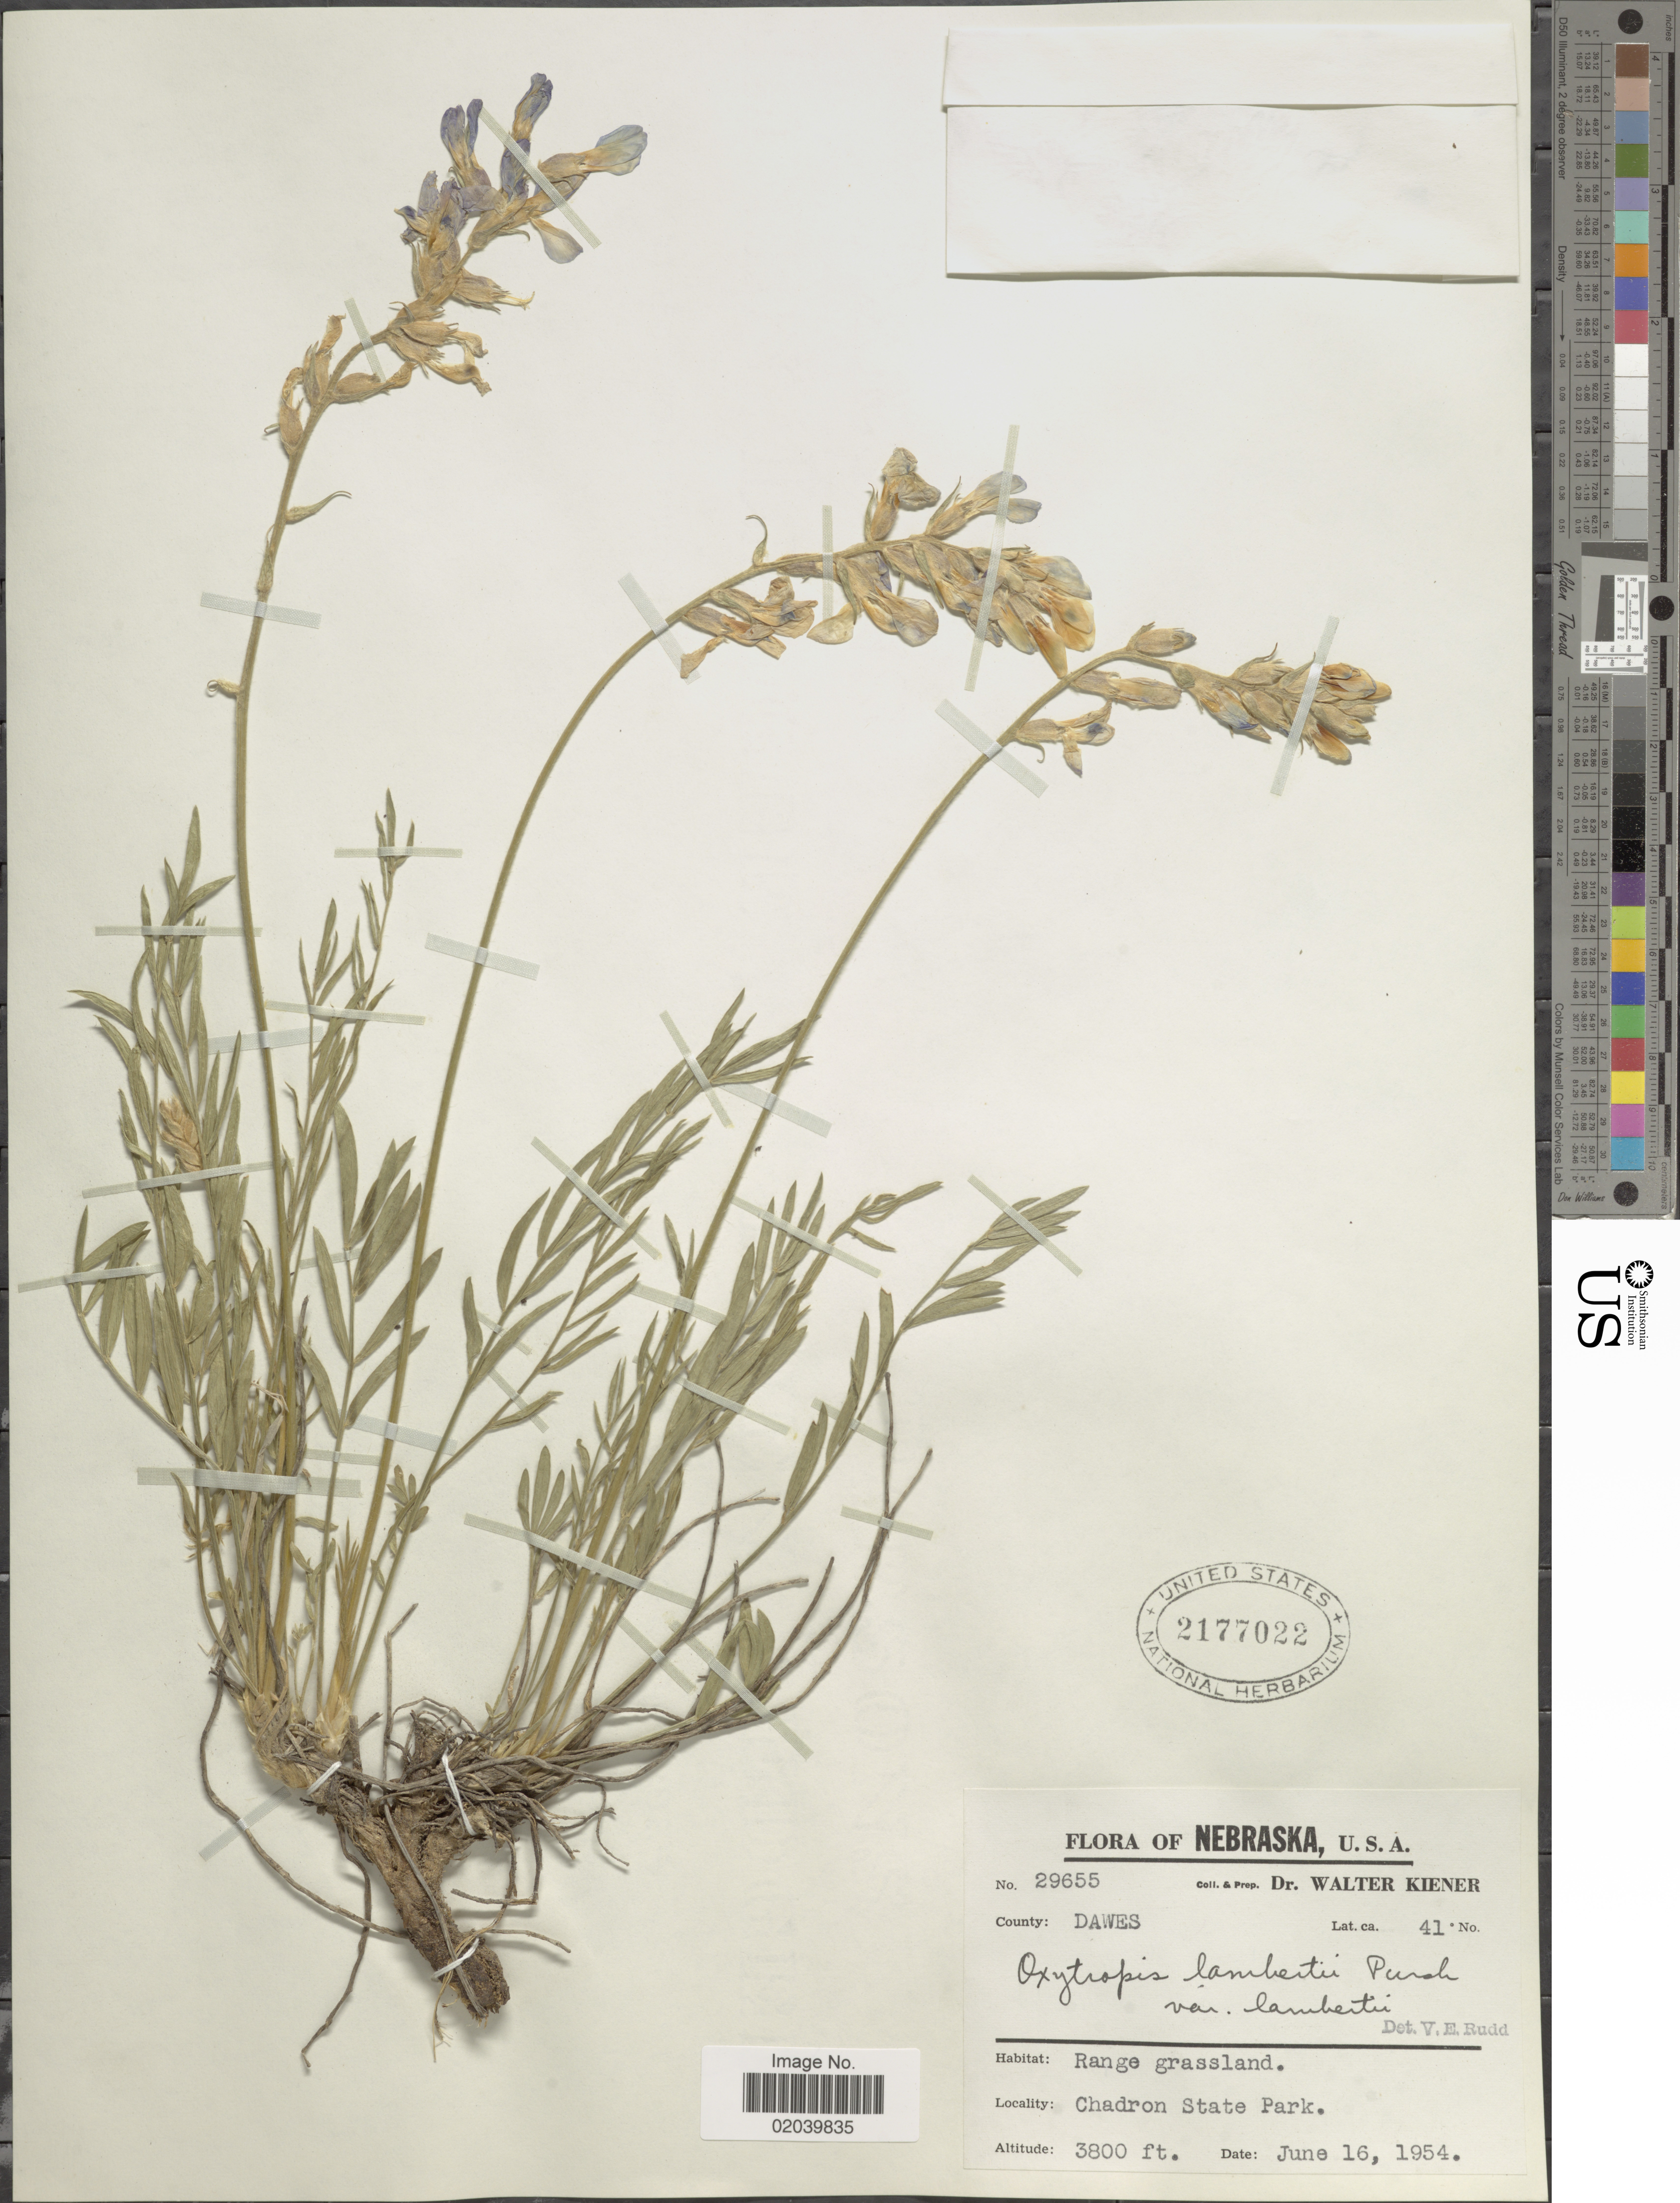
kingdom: Plantae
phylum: Tracheophyta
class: Magnoliopsida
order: Fabales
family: Fabaceae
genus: Oxytropis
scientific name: Oxytropis lambertii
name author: Pursh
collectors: W. Kiener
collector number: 29655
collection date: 1954-06-16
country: United States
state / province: Nebraska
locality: County: Dawes. Chadron State Park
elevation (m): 1158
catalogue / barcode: US 2177022